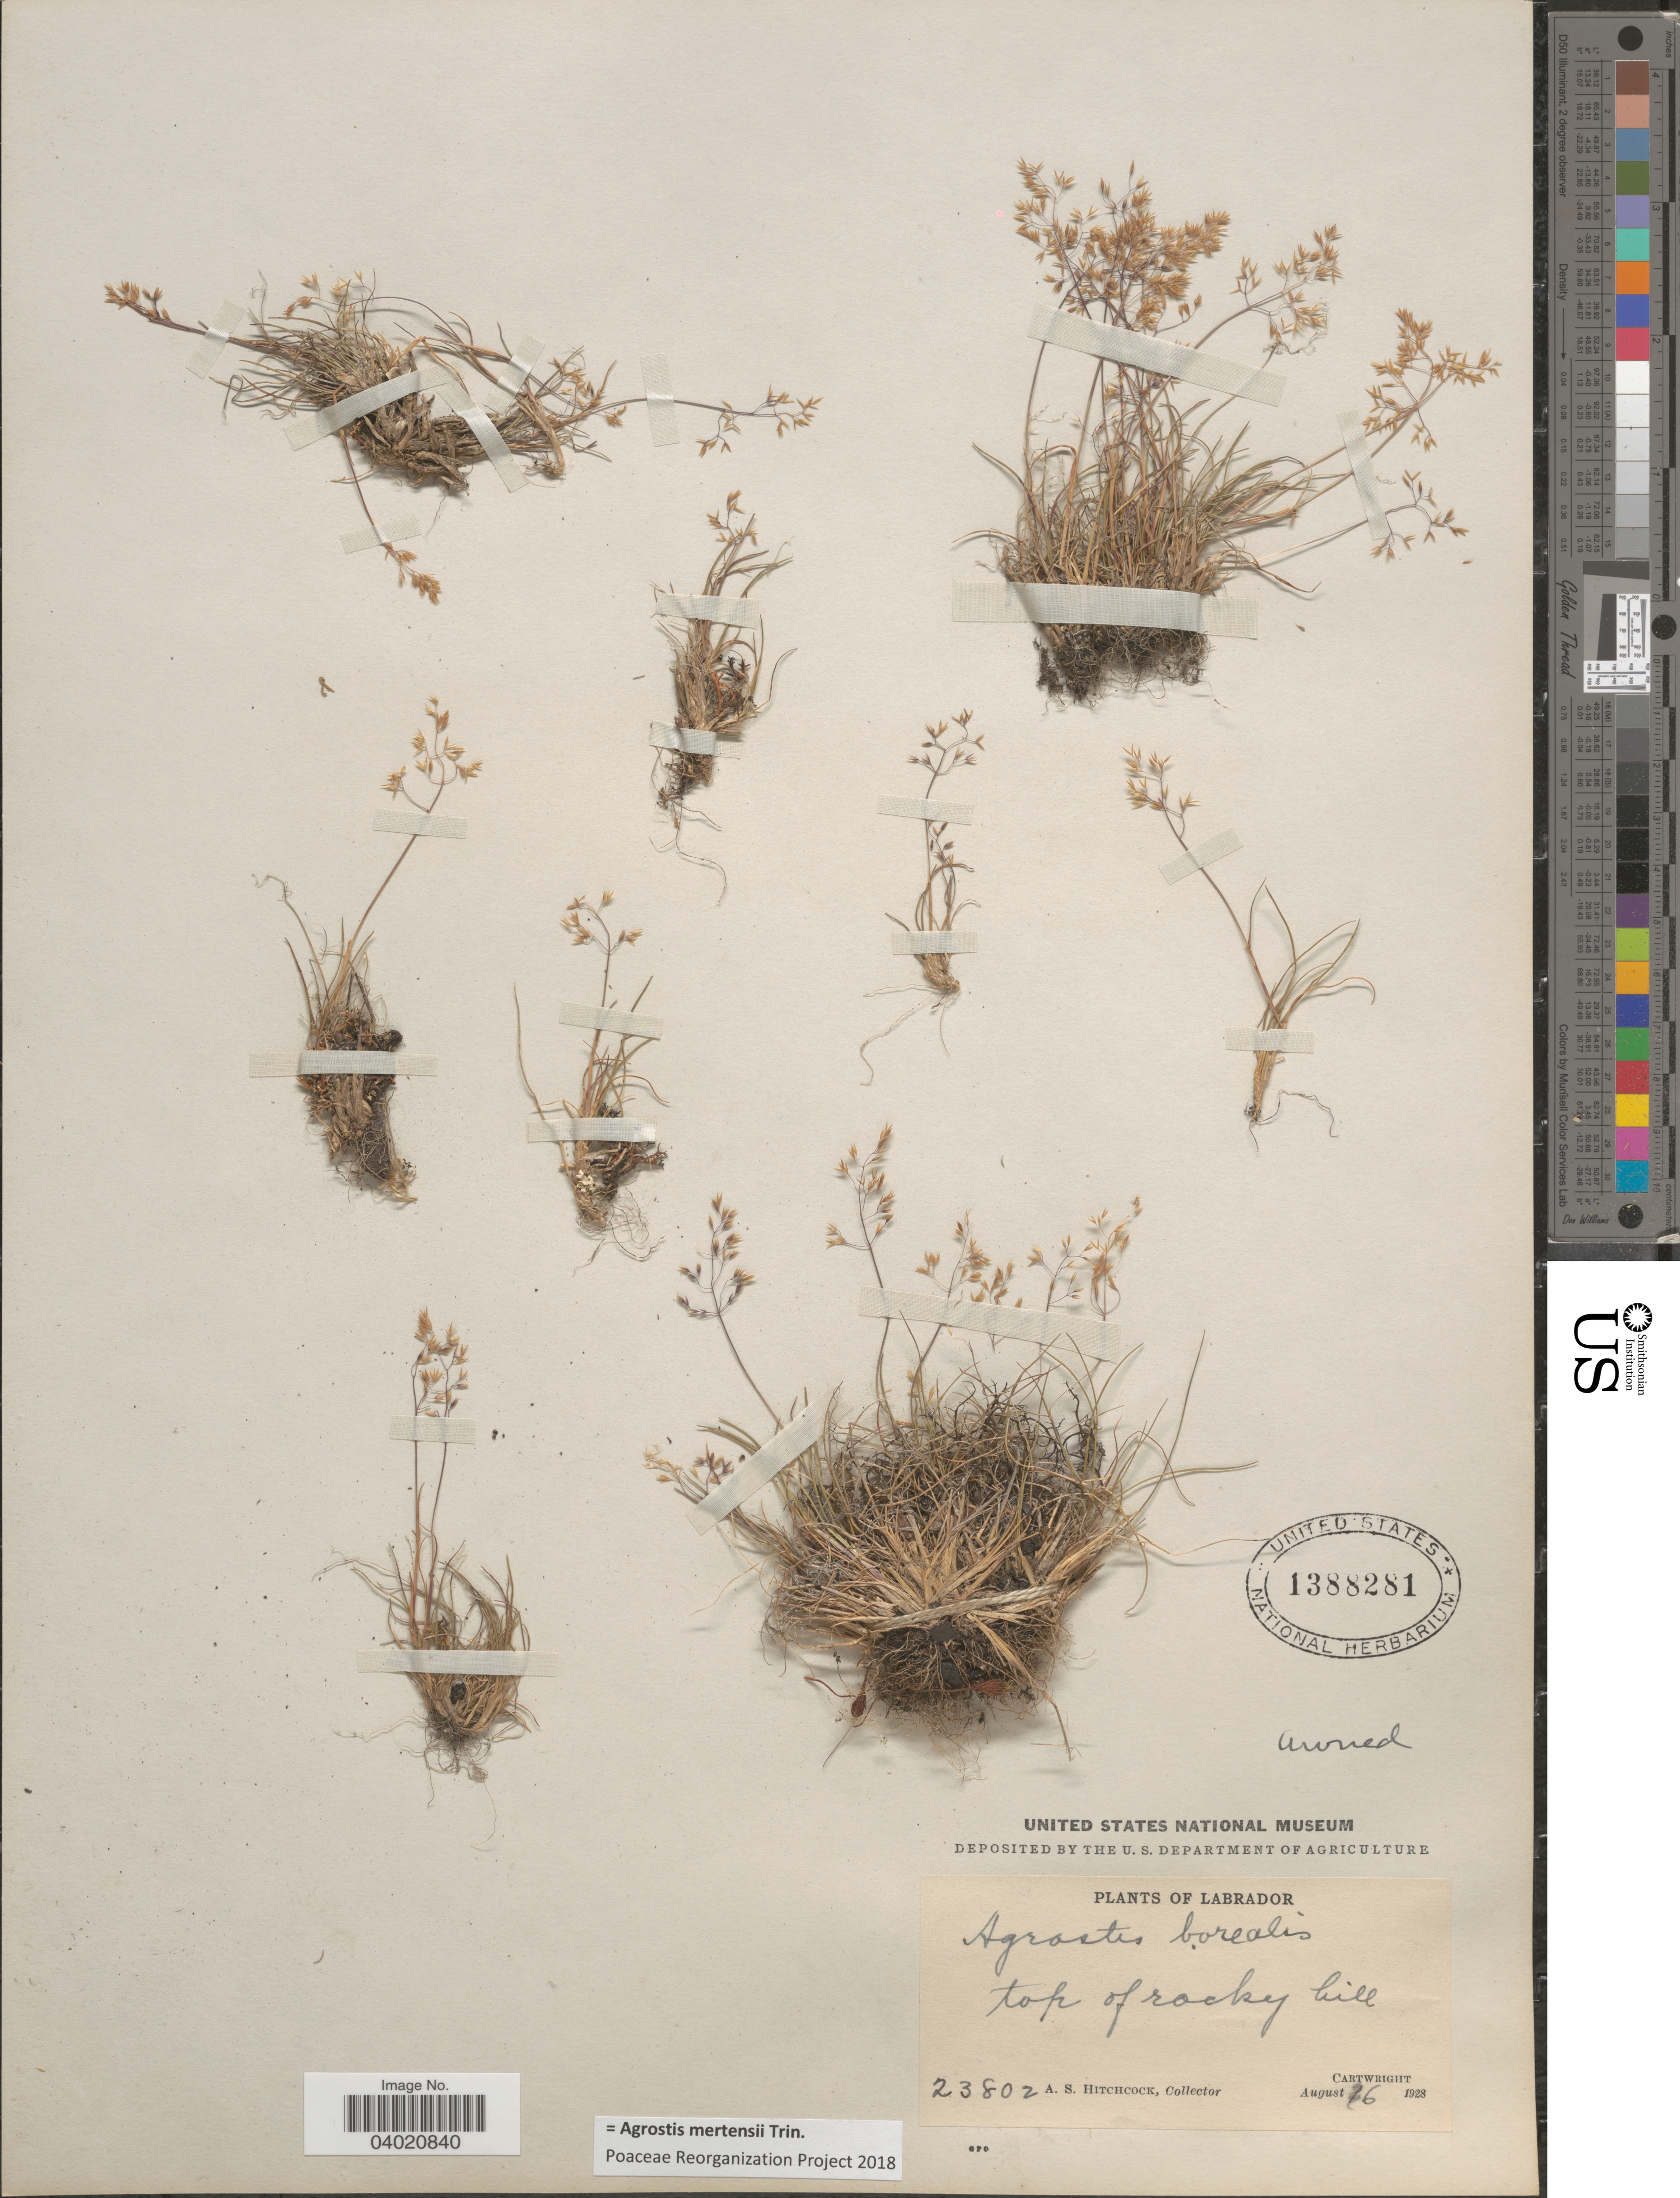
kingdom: Plantae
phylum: Tracheophyta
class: Liliopsida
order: Poales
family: Poaceae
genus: Agrostis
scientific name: Agrostis mertensii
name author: Trin.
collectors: A. S. Hitchcock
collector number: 23802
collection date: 1928-08-16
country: Canada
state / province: Newfoundland and Labrador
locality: Labrador. Top of rocky hill. Cartwright.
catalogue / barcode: US 1388281